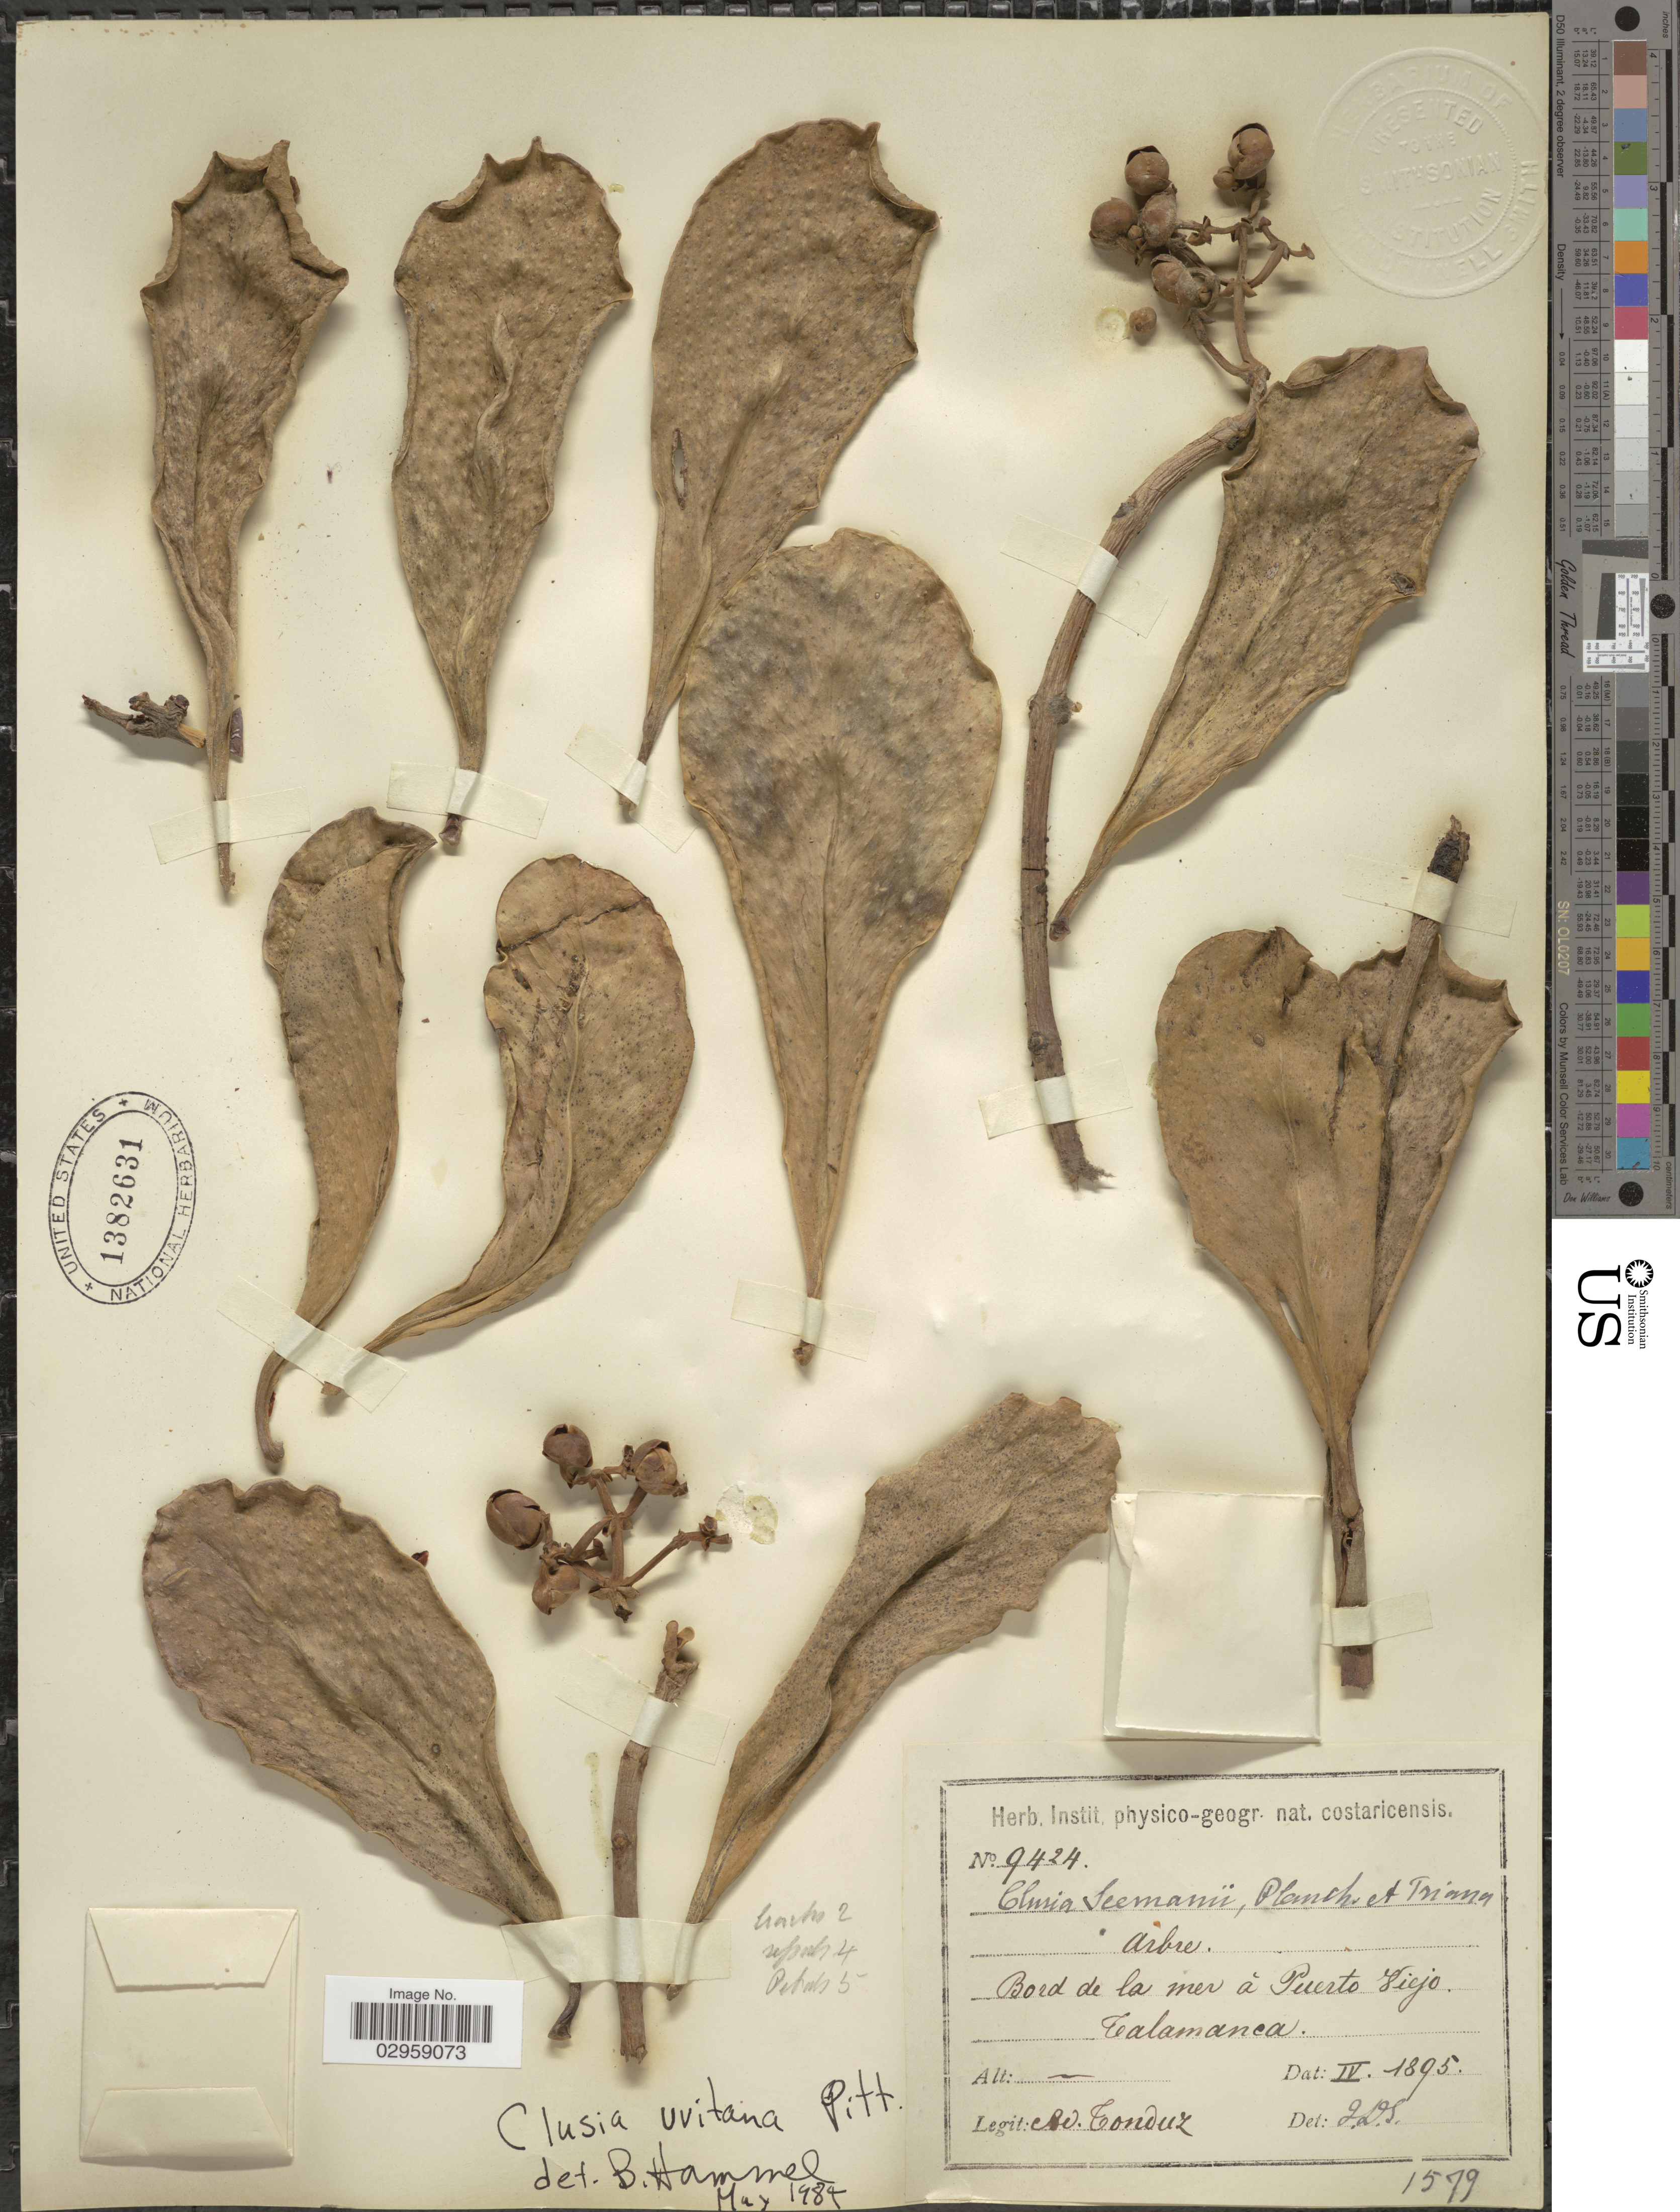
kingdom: Plantae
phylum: Tracheophyta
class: Magnoliopsida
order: Malpighiales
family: Clusiaceae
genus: Clusia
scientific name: Clusia uvitana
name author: Pittier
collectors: A. Tonduz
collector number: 9424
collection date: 1895-04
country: Costa Rica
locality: Bord de la mer á Puerto Viejo. Talamanca.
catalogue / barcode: US 1382631